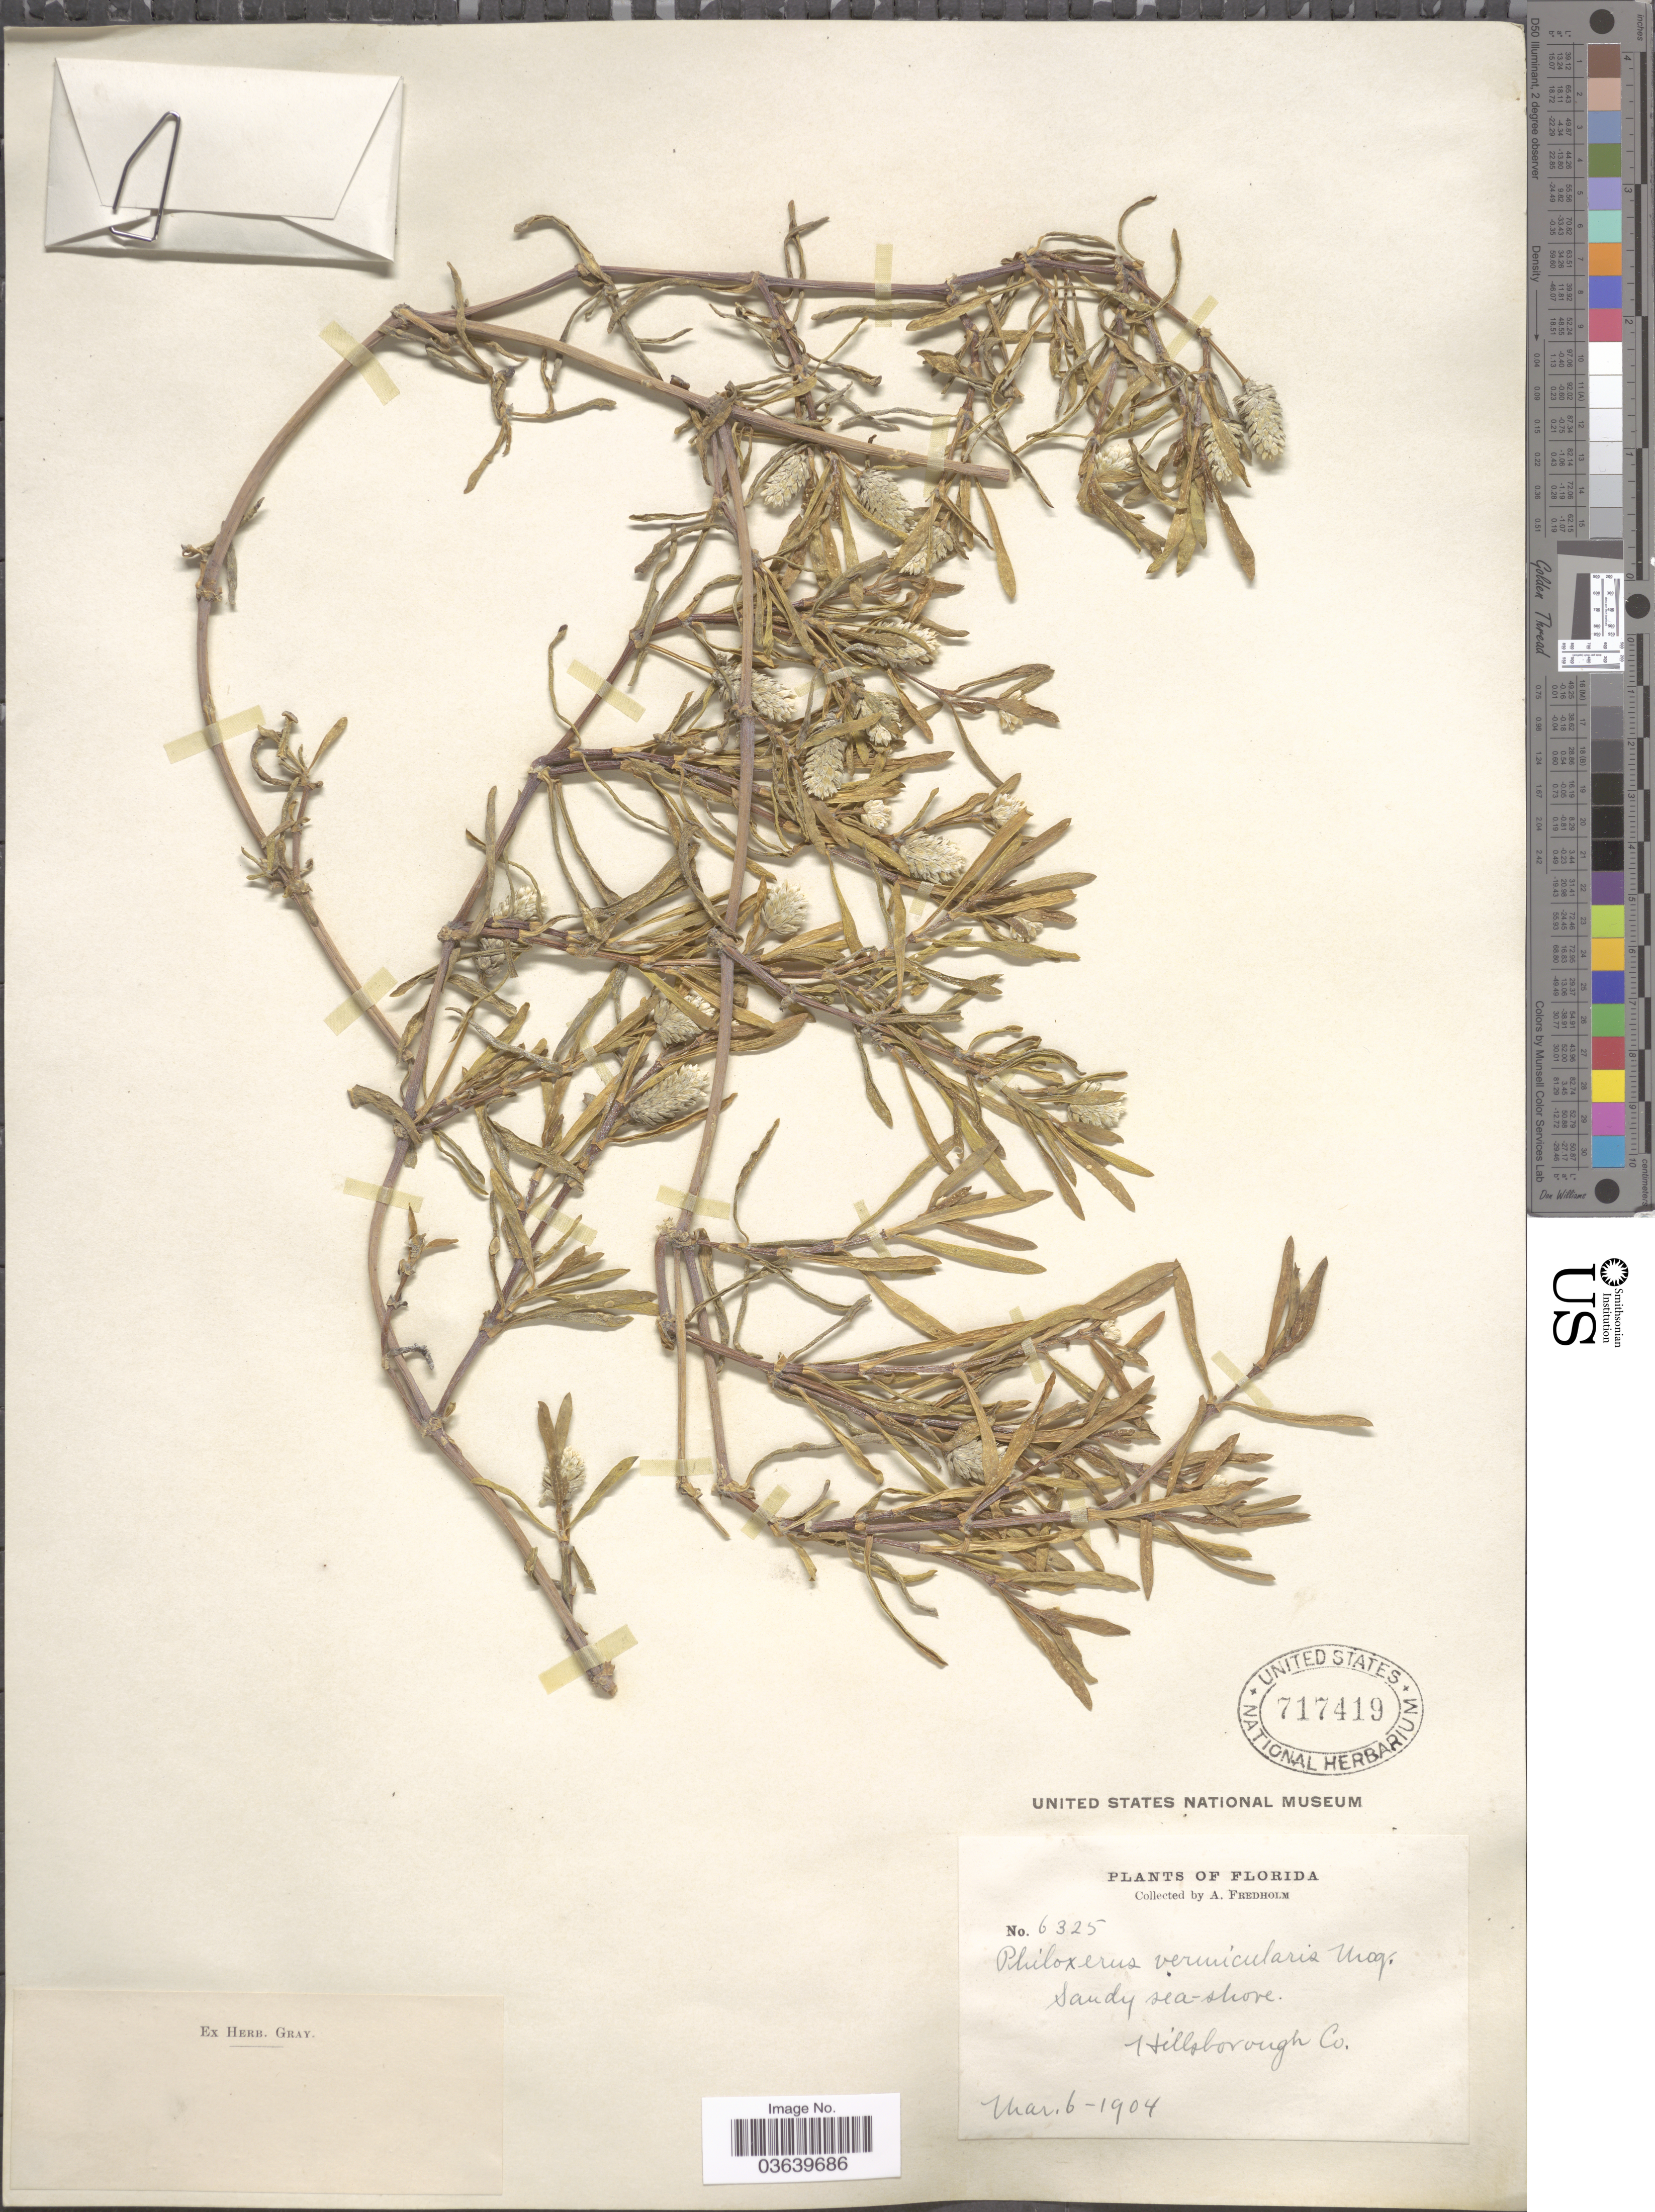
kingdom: Plantae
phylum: Tracheophyta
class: Magnoliopsida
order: Caryophyllales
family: Amaranthaceae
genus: Gomphrena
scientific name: Gomphrena vermicularis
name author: L.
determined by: Strong, Mark T., (BOT), Smithsonian Institution - National Museum of Natural History (UNITED STATES)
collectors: A. Fredholm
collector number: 6325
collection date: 1904-03-06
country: United States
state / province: Florida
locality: Hillsborough Co.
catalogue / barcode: US 717419